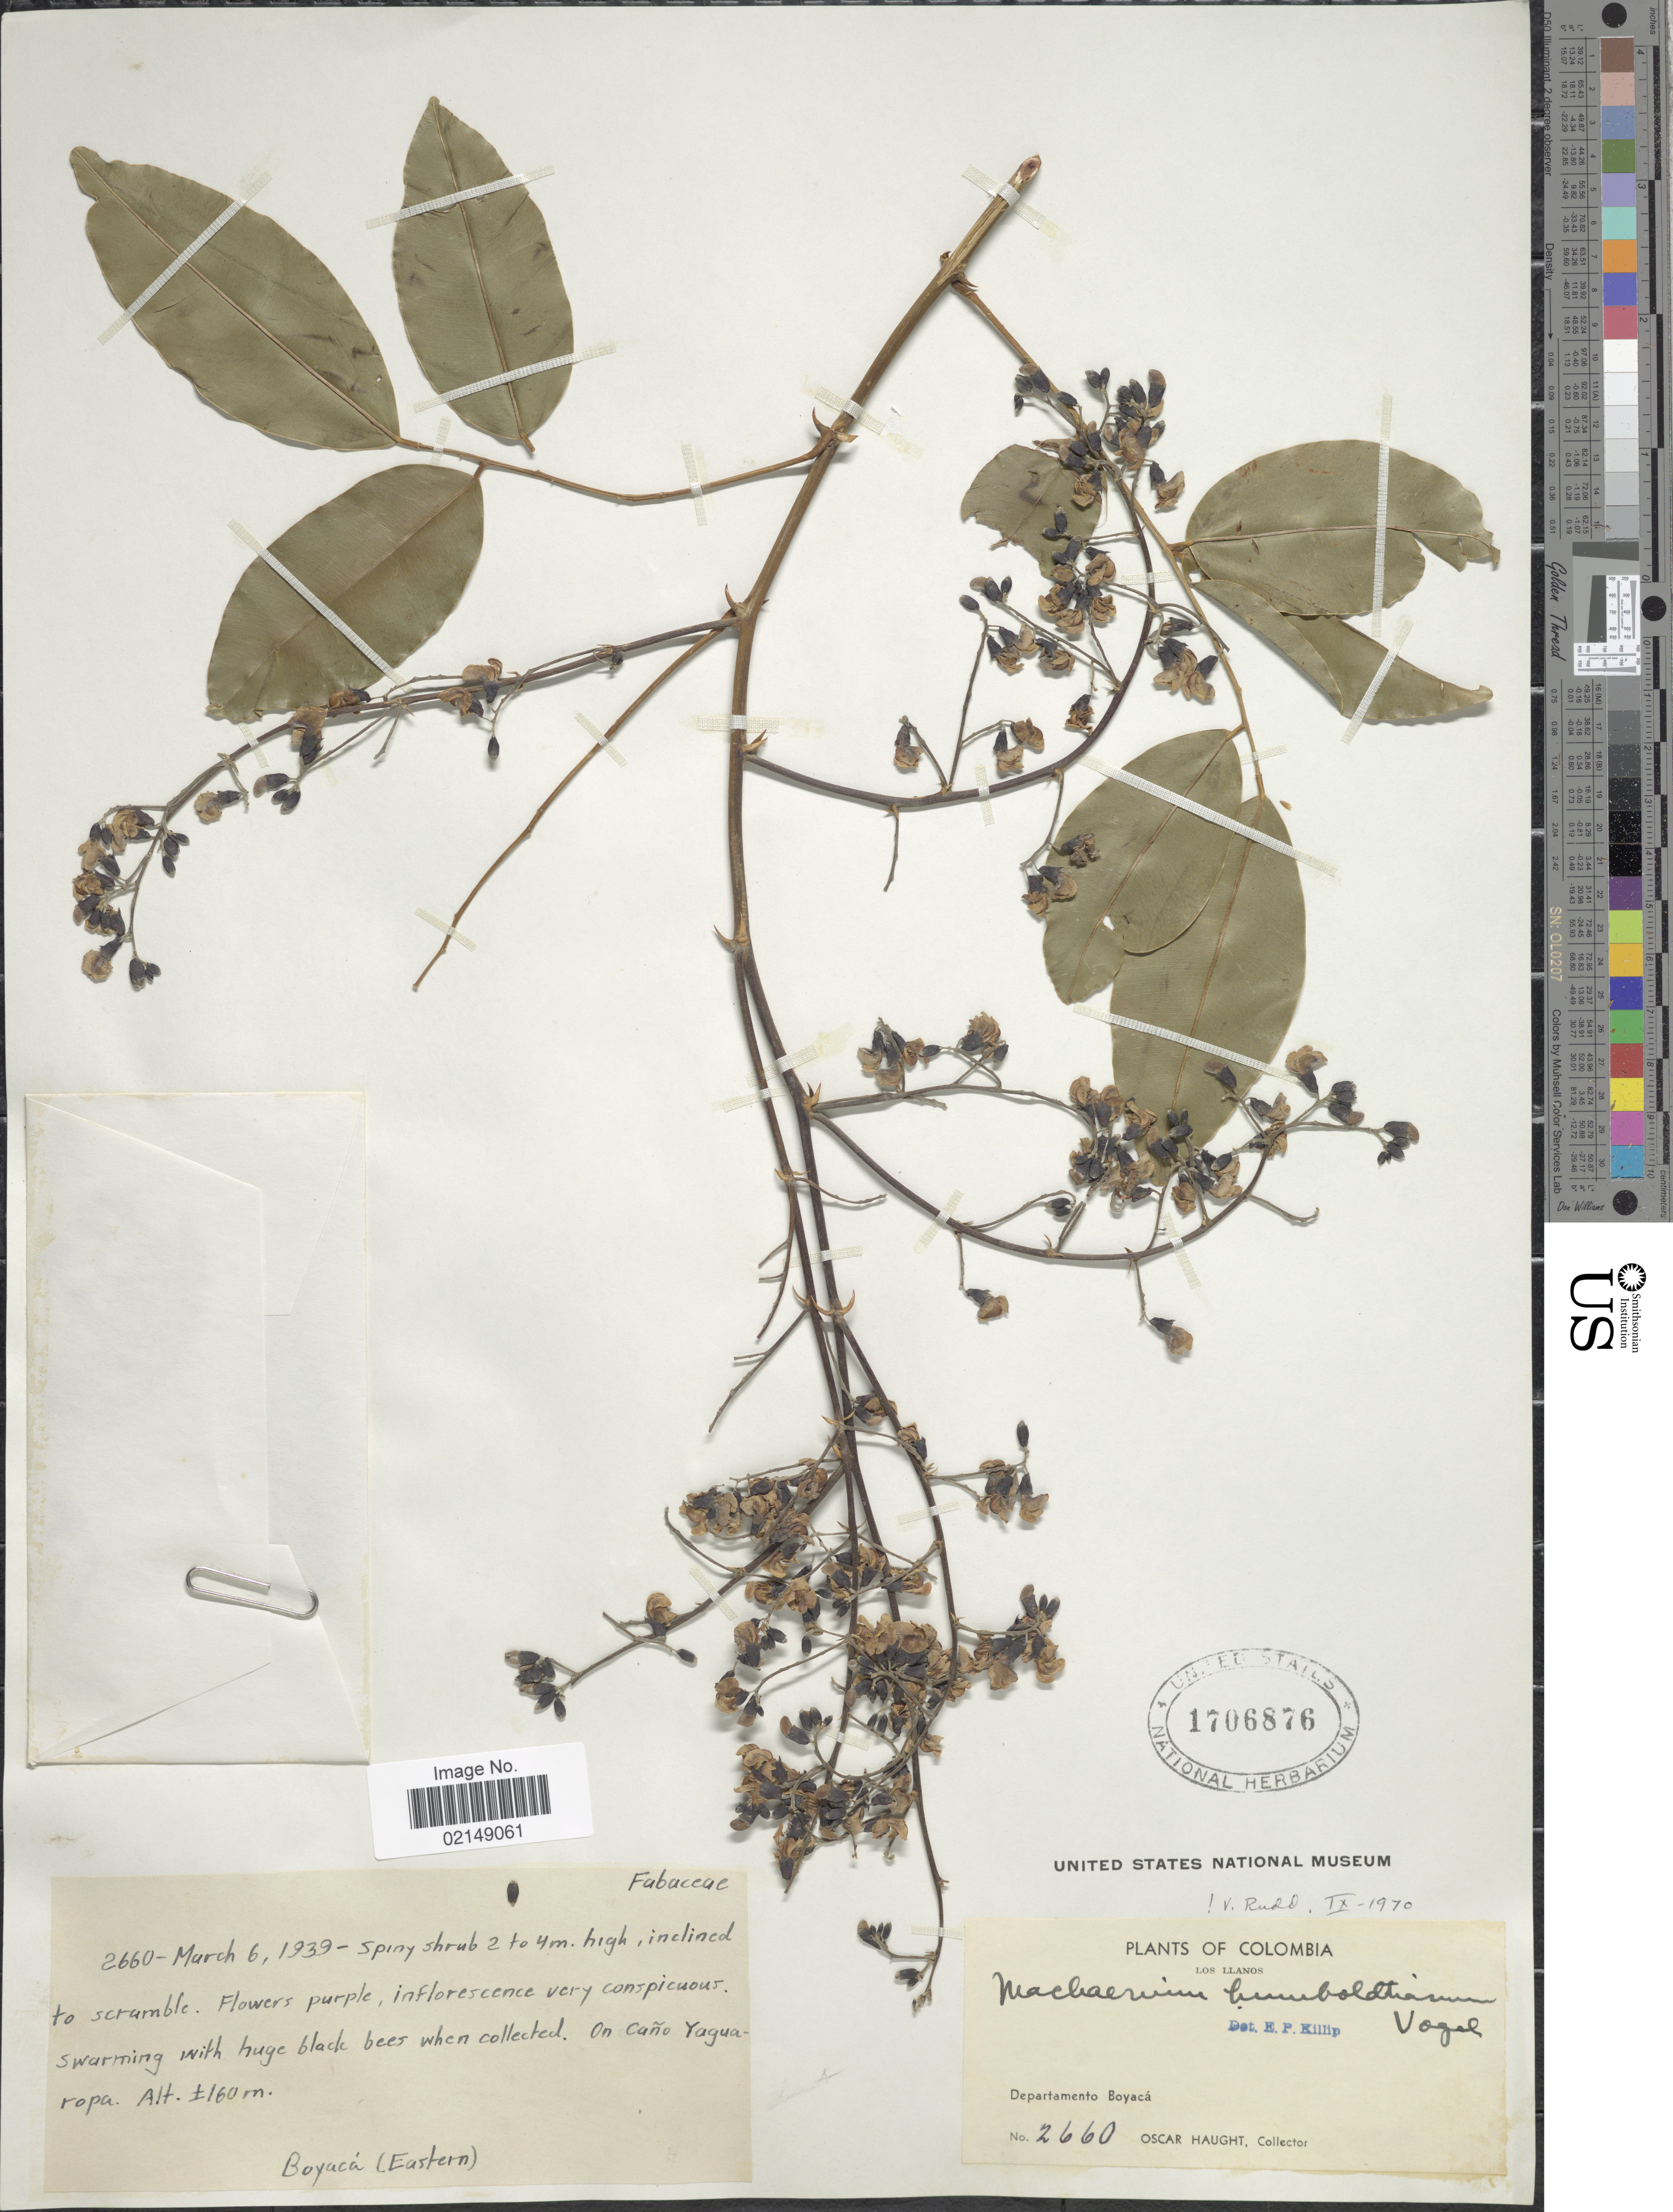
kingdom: Plantae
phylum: Tracheophyta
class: Magnoliopsida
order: Fabales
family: Fabaceae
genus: Machaerium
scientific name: Machaerium humboldtianum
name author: Vogel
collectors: O. L. Haught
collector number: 2660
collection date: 1939-03-06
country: Colombia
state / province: Boyacá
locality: Los Llanos, on Cano Yaguaropa, Boyaca (Eastern)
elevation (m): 160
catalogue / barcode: US 1706876